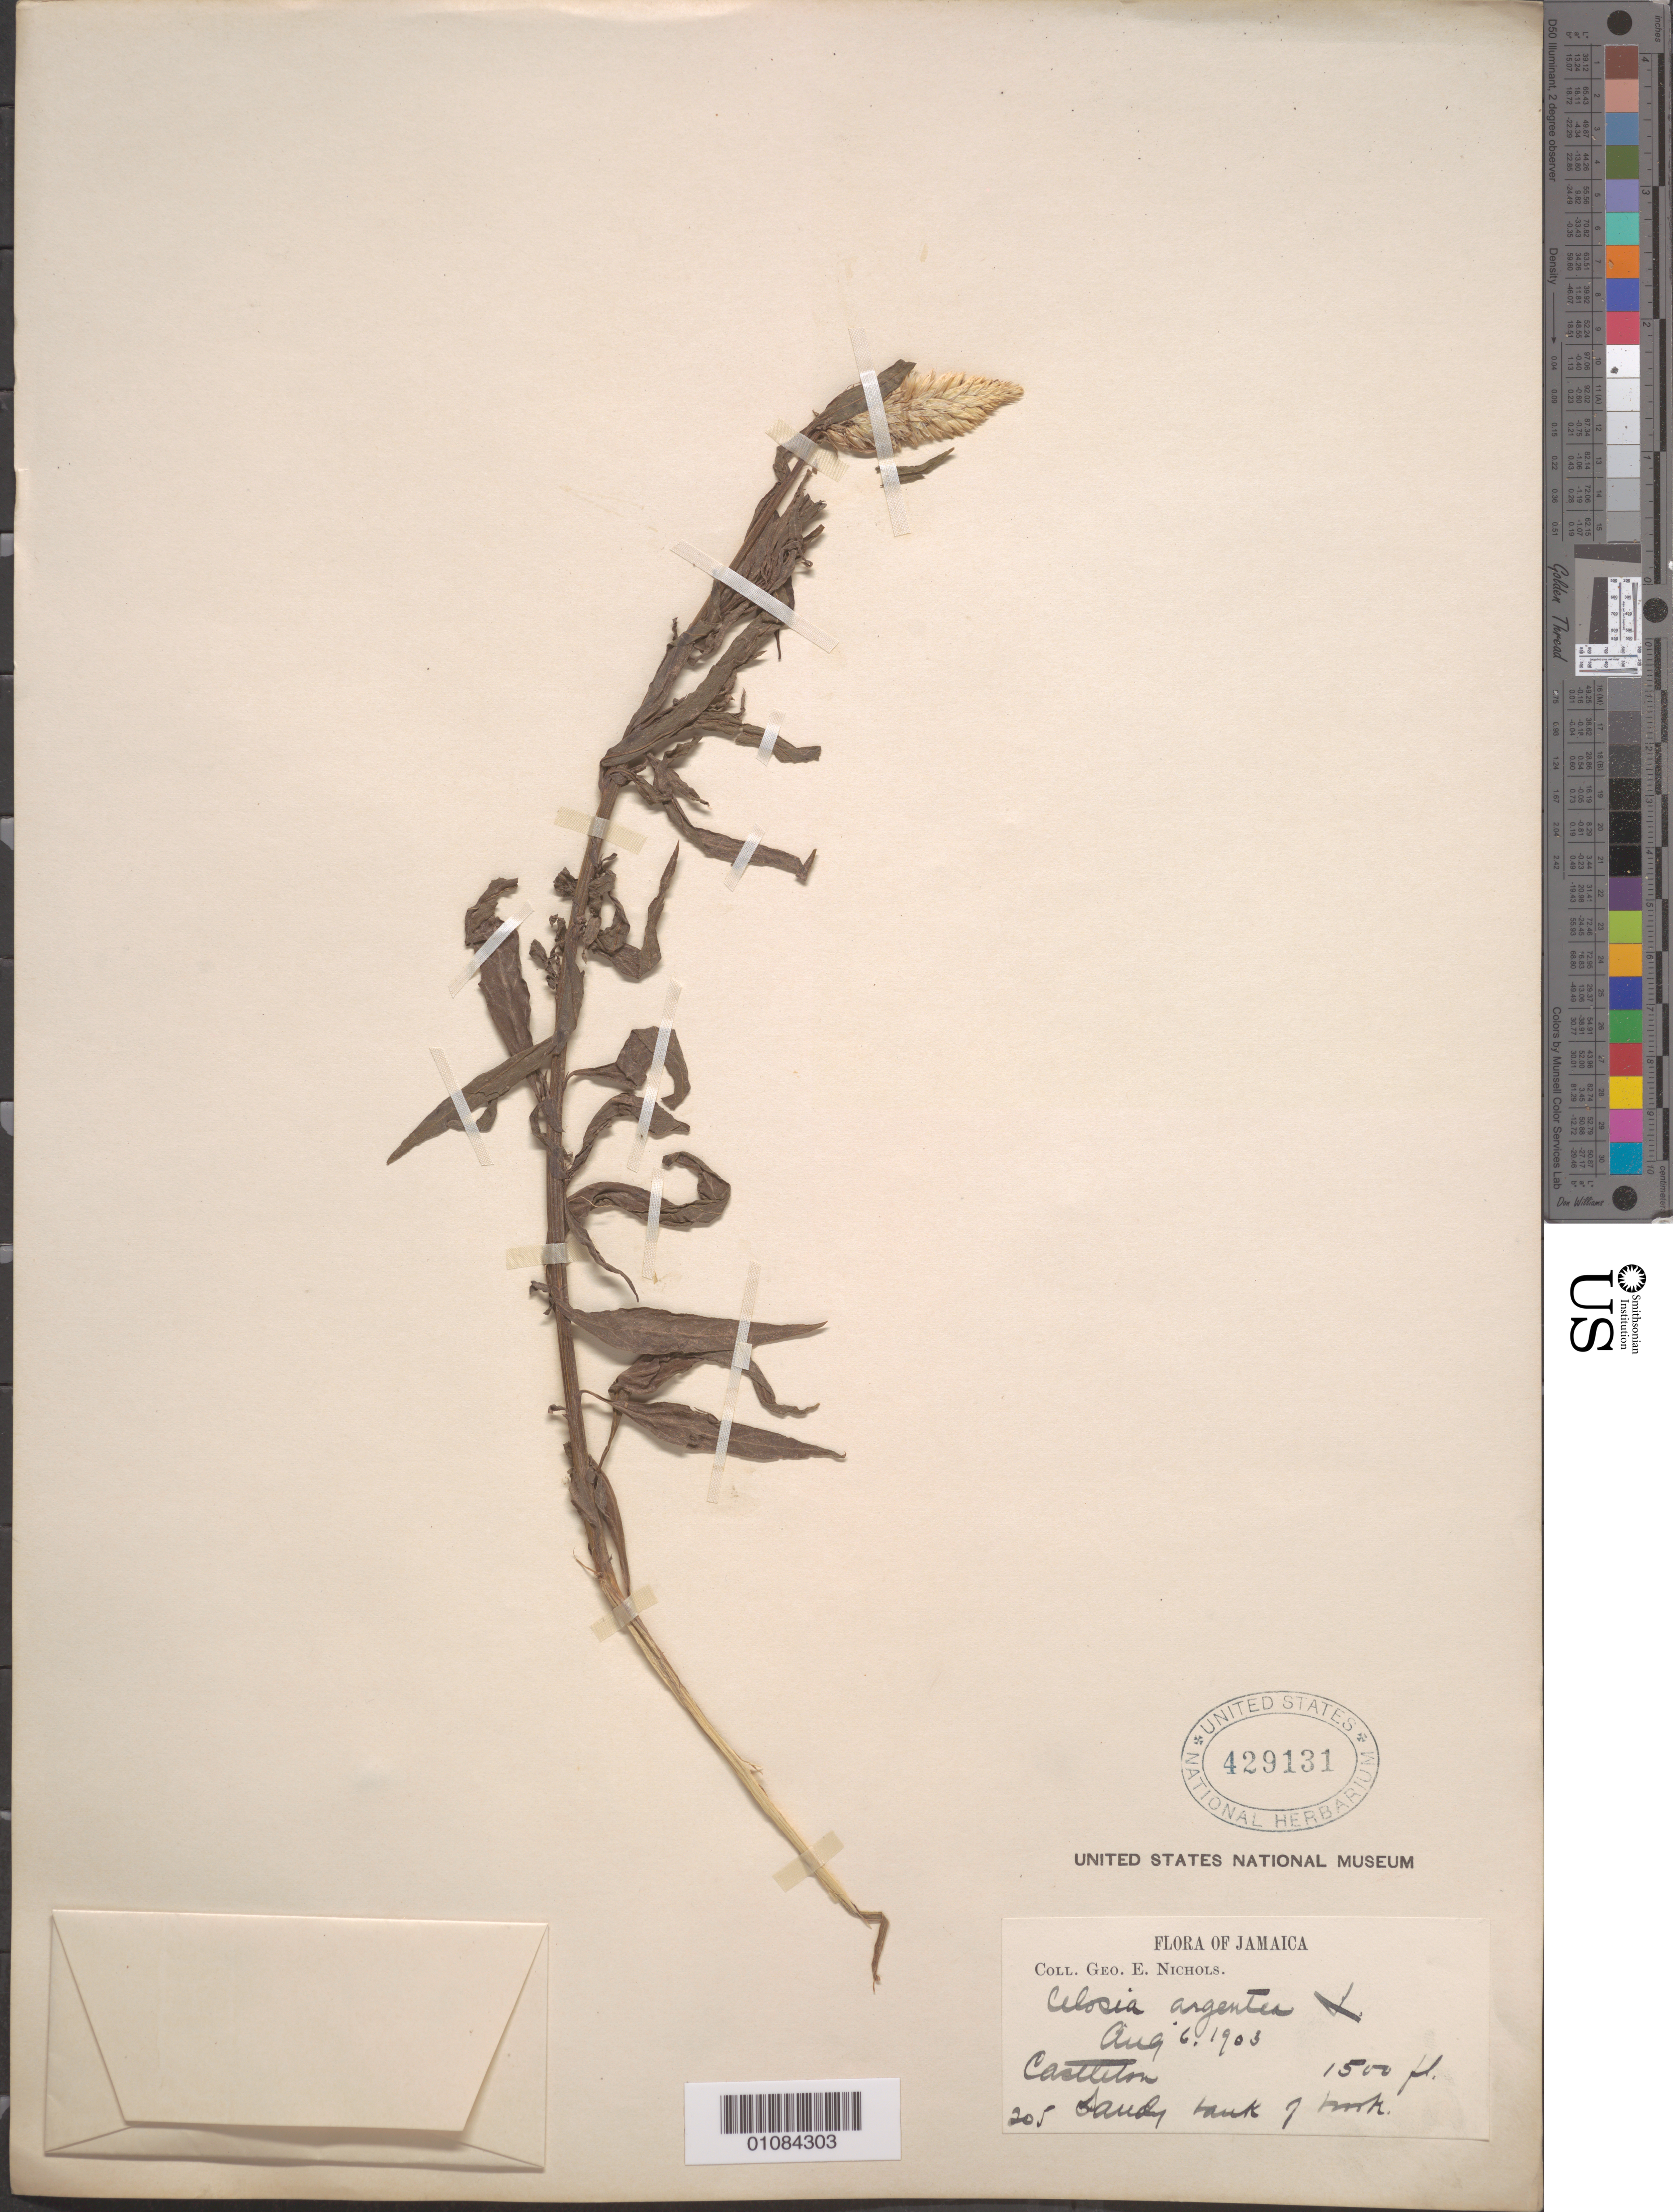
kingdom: Plantae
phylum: Tracheophyta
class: Magnoliopsida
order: Caryophyllales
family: Amaranthaceae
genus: Celosia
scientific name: Celosia argentea var. argentea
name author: L.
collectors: G. E. Nichols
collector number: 205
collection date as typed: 06 Aug 1903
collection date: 1903-08-06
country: Jamaica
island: Jamaica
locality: Casttiton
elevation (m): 457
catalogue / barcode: US 429131